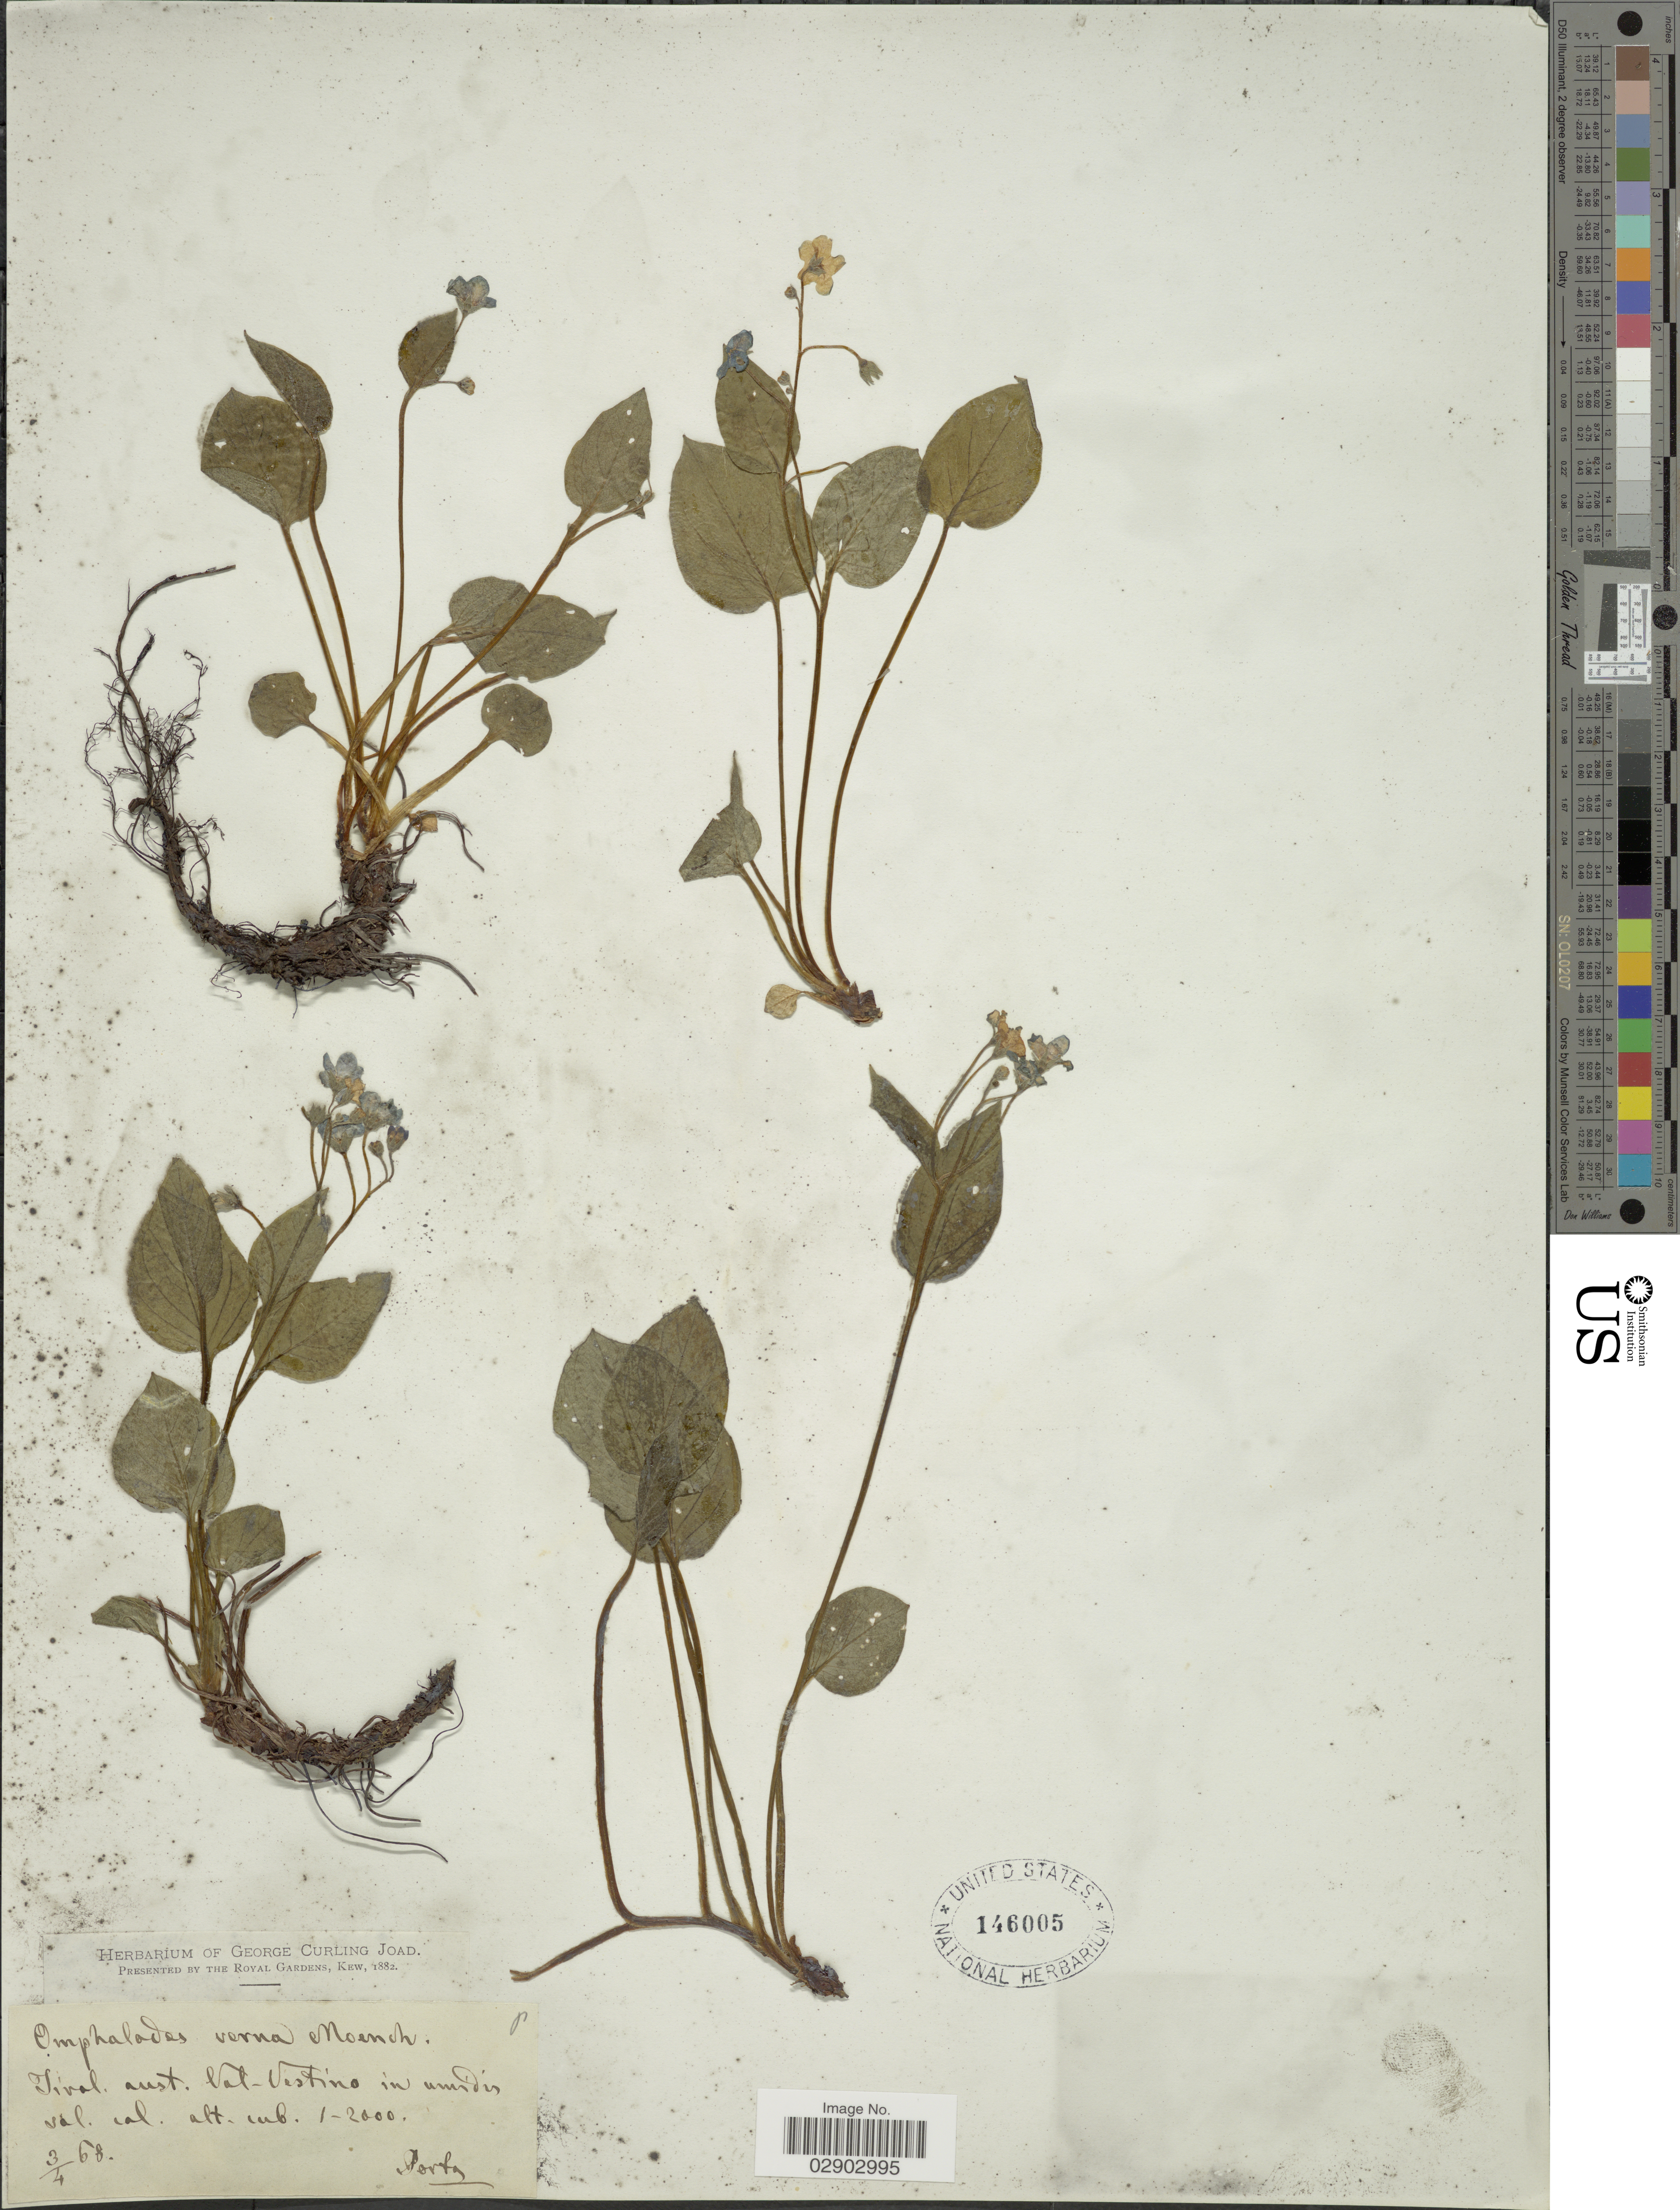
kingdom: Plantae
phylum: Tracheophyta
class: Magnoliopsida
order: Boraginales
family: Boraginaceae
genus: Omphalodes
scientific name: Omphalodes verna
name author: Moench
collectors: -- Porta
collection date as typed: Transcribed d/m/y: 3/4/68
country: Italy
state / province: Lombardy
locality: Tival. aust. Val-Vestino in umidis val. cal.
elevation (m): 1000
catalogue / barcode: US 146005